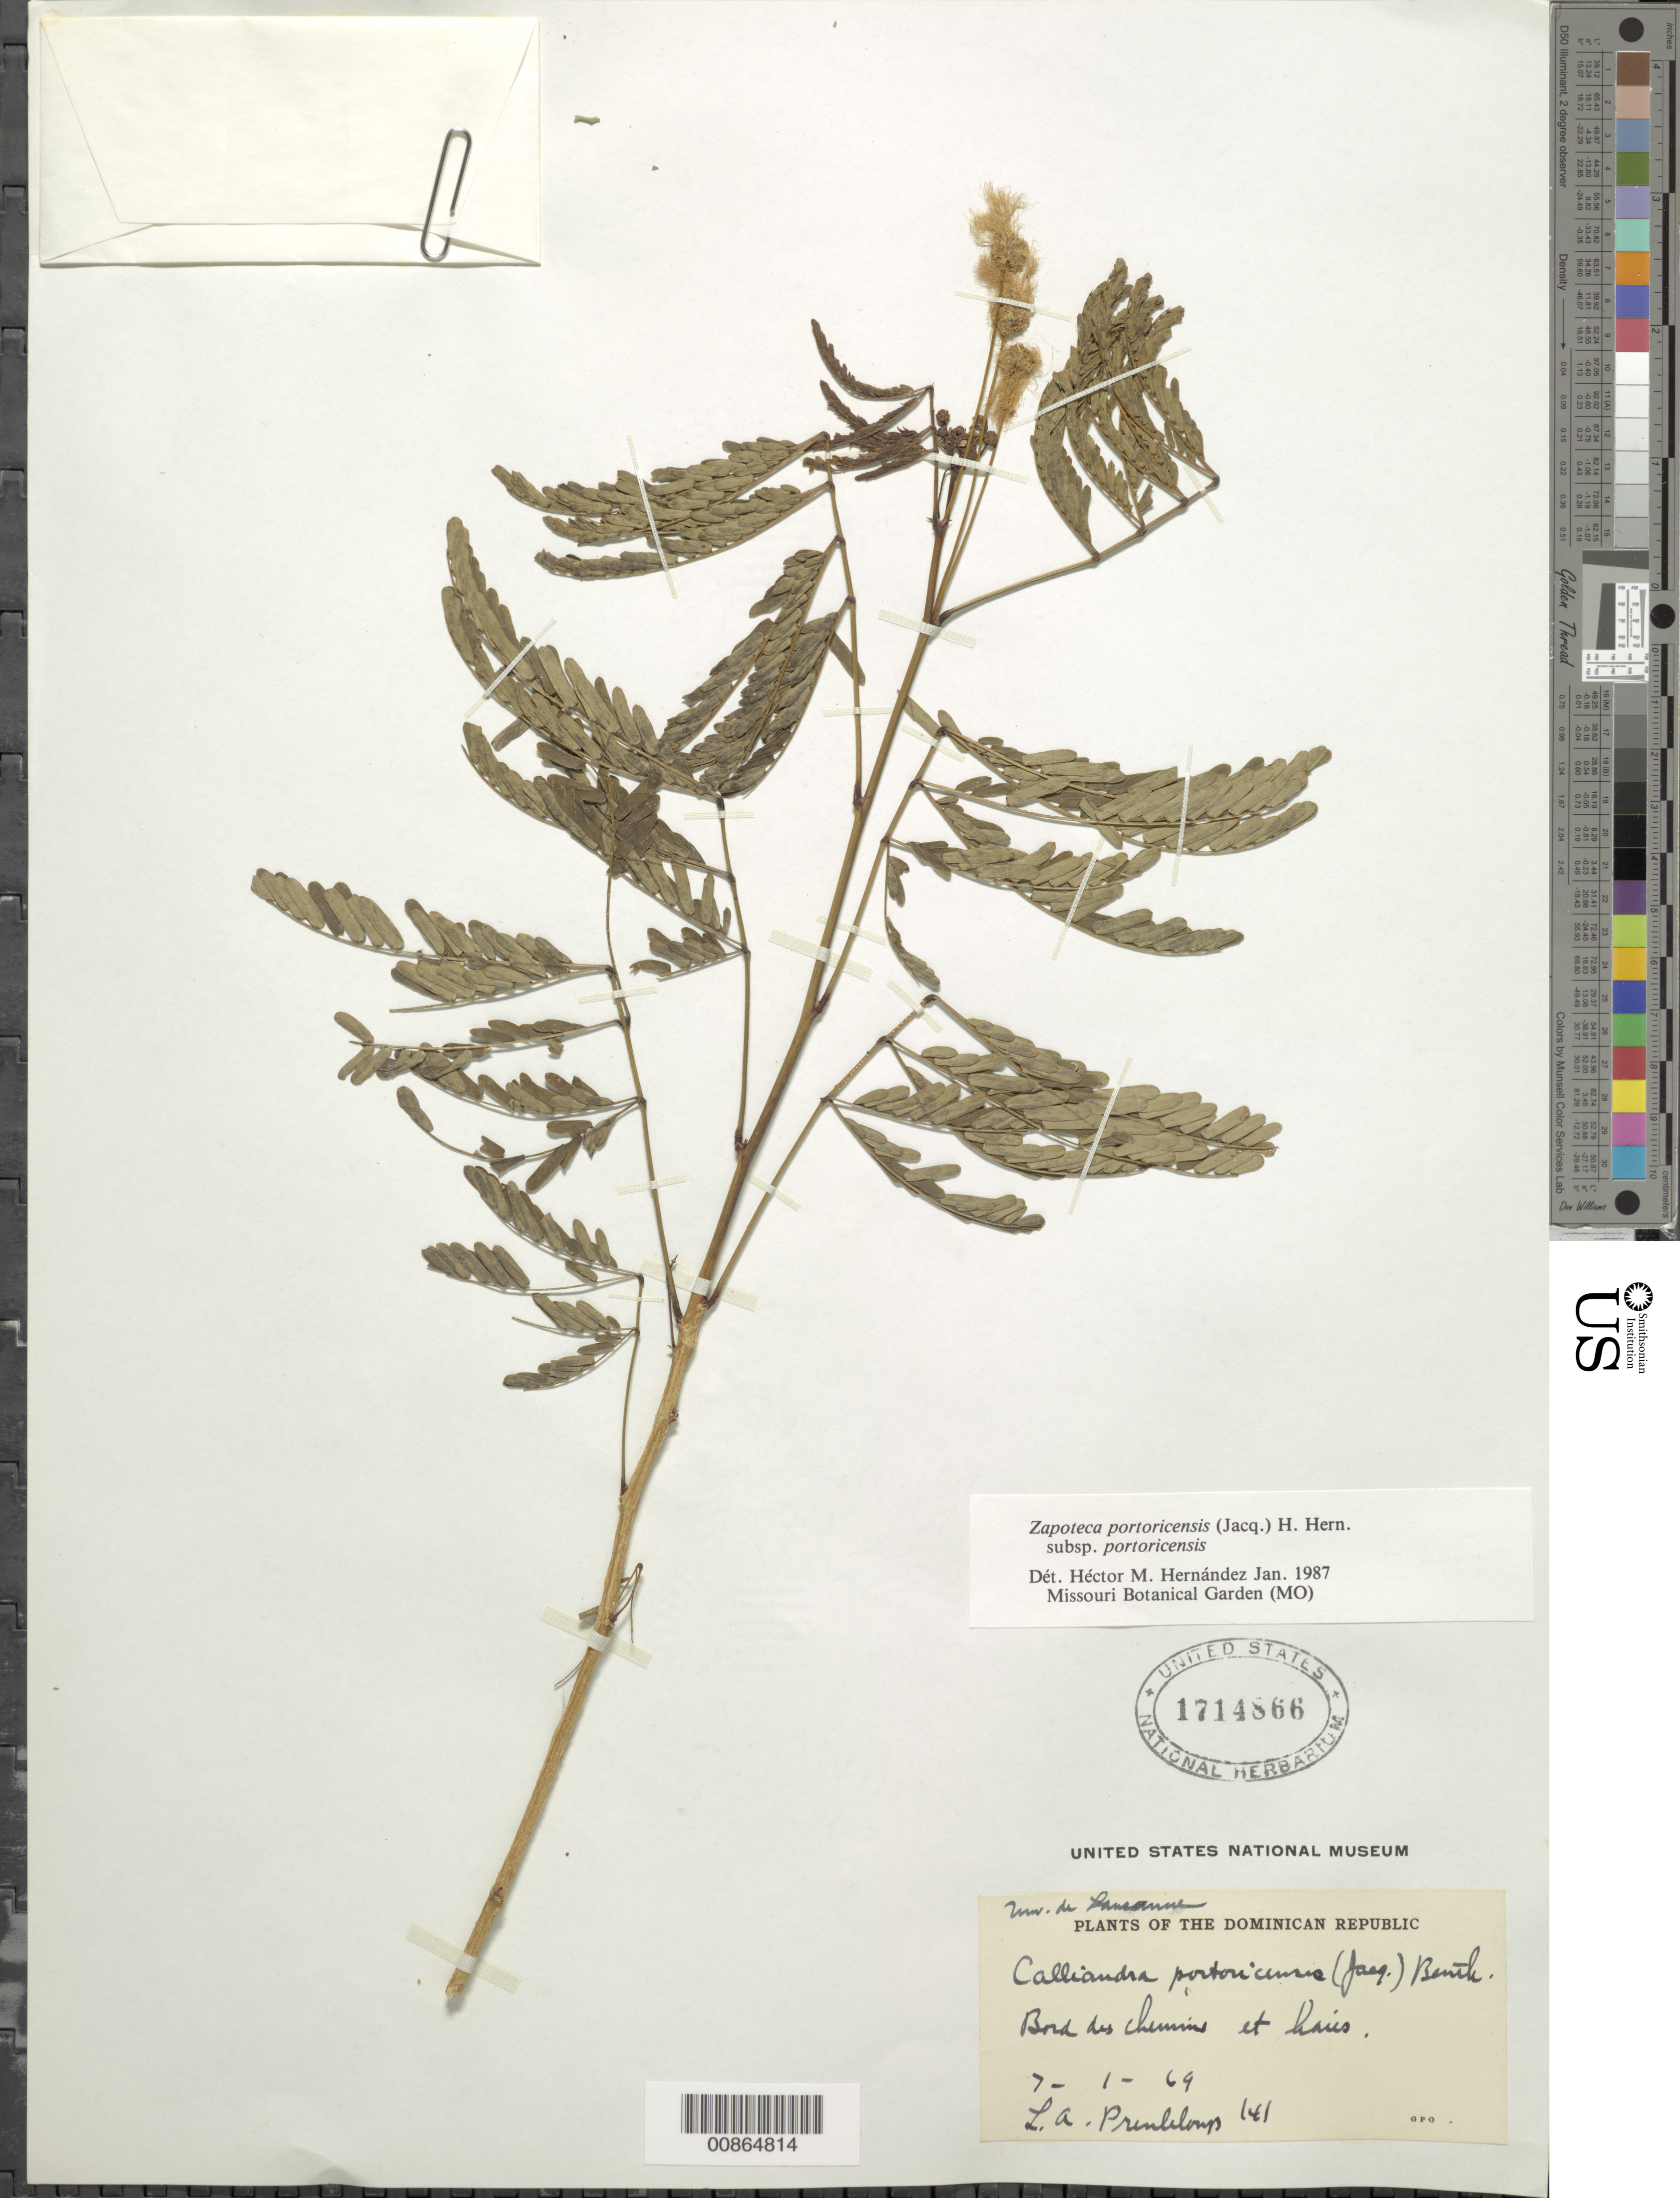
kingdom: Plantae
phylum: Tracheophyta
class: Magnoliopsida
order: Fabales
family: Fabaceae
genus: Zapoteca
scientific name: Zapoteca portoricensis subsp. portoricensis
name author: (Jacq.) H.M. Hern.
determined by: Hernandez, H. M., (MO), Missouri Botanical Garden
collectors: L. Preneloup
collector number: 141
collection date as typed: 01 Jul 1969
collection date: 1969-07-01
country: Dominican Republic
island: Hispaniola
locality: Bord des chemins et haies.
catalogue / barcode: US 1714866